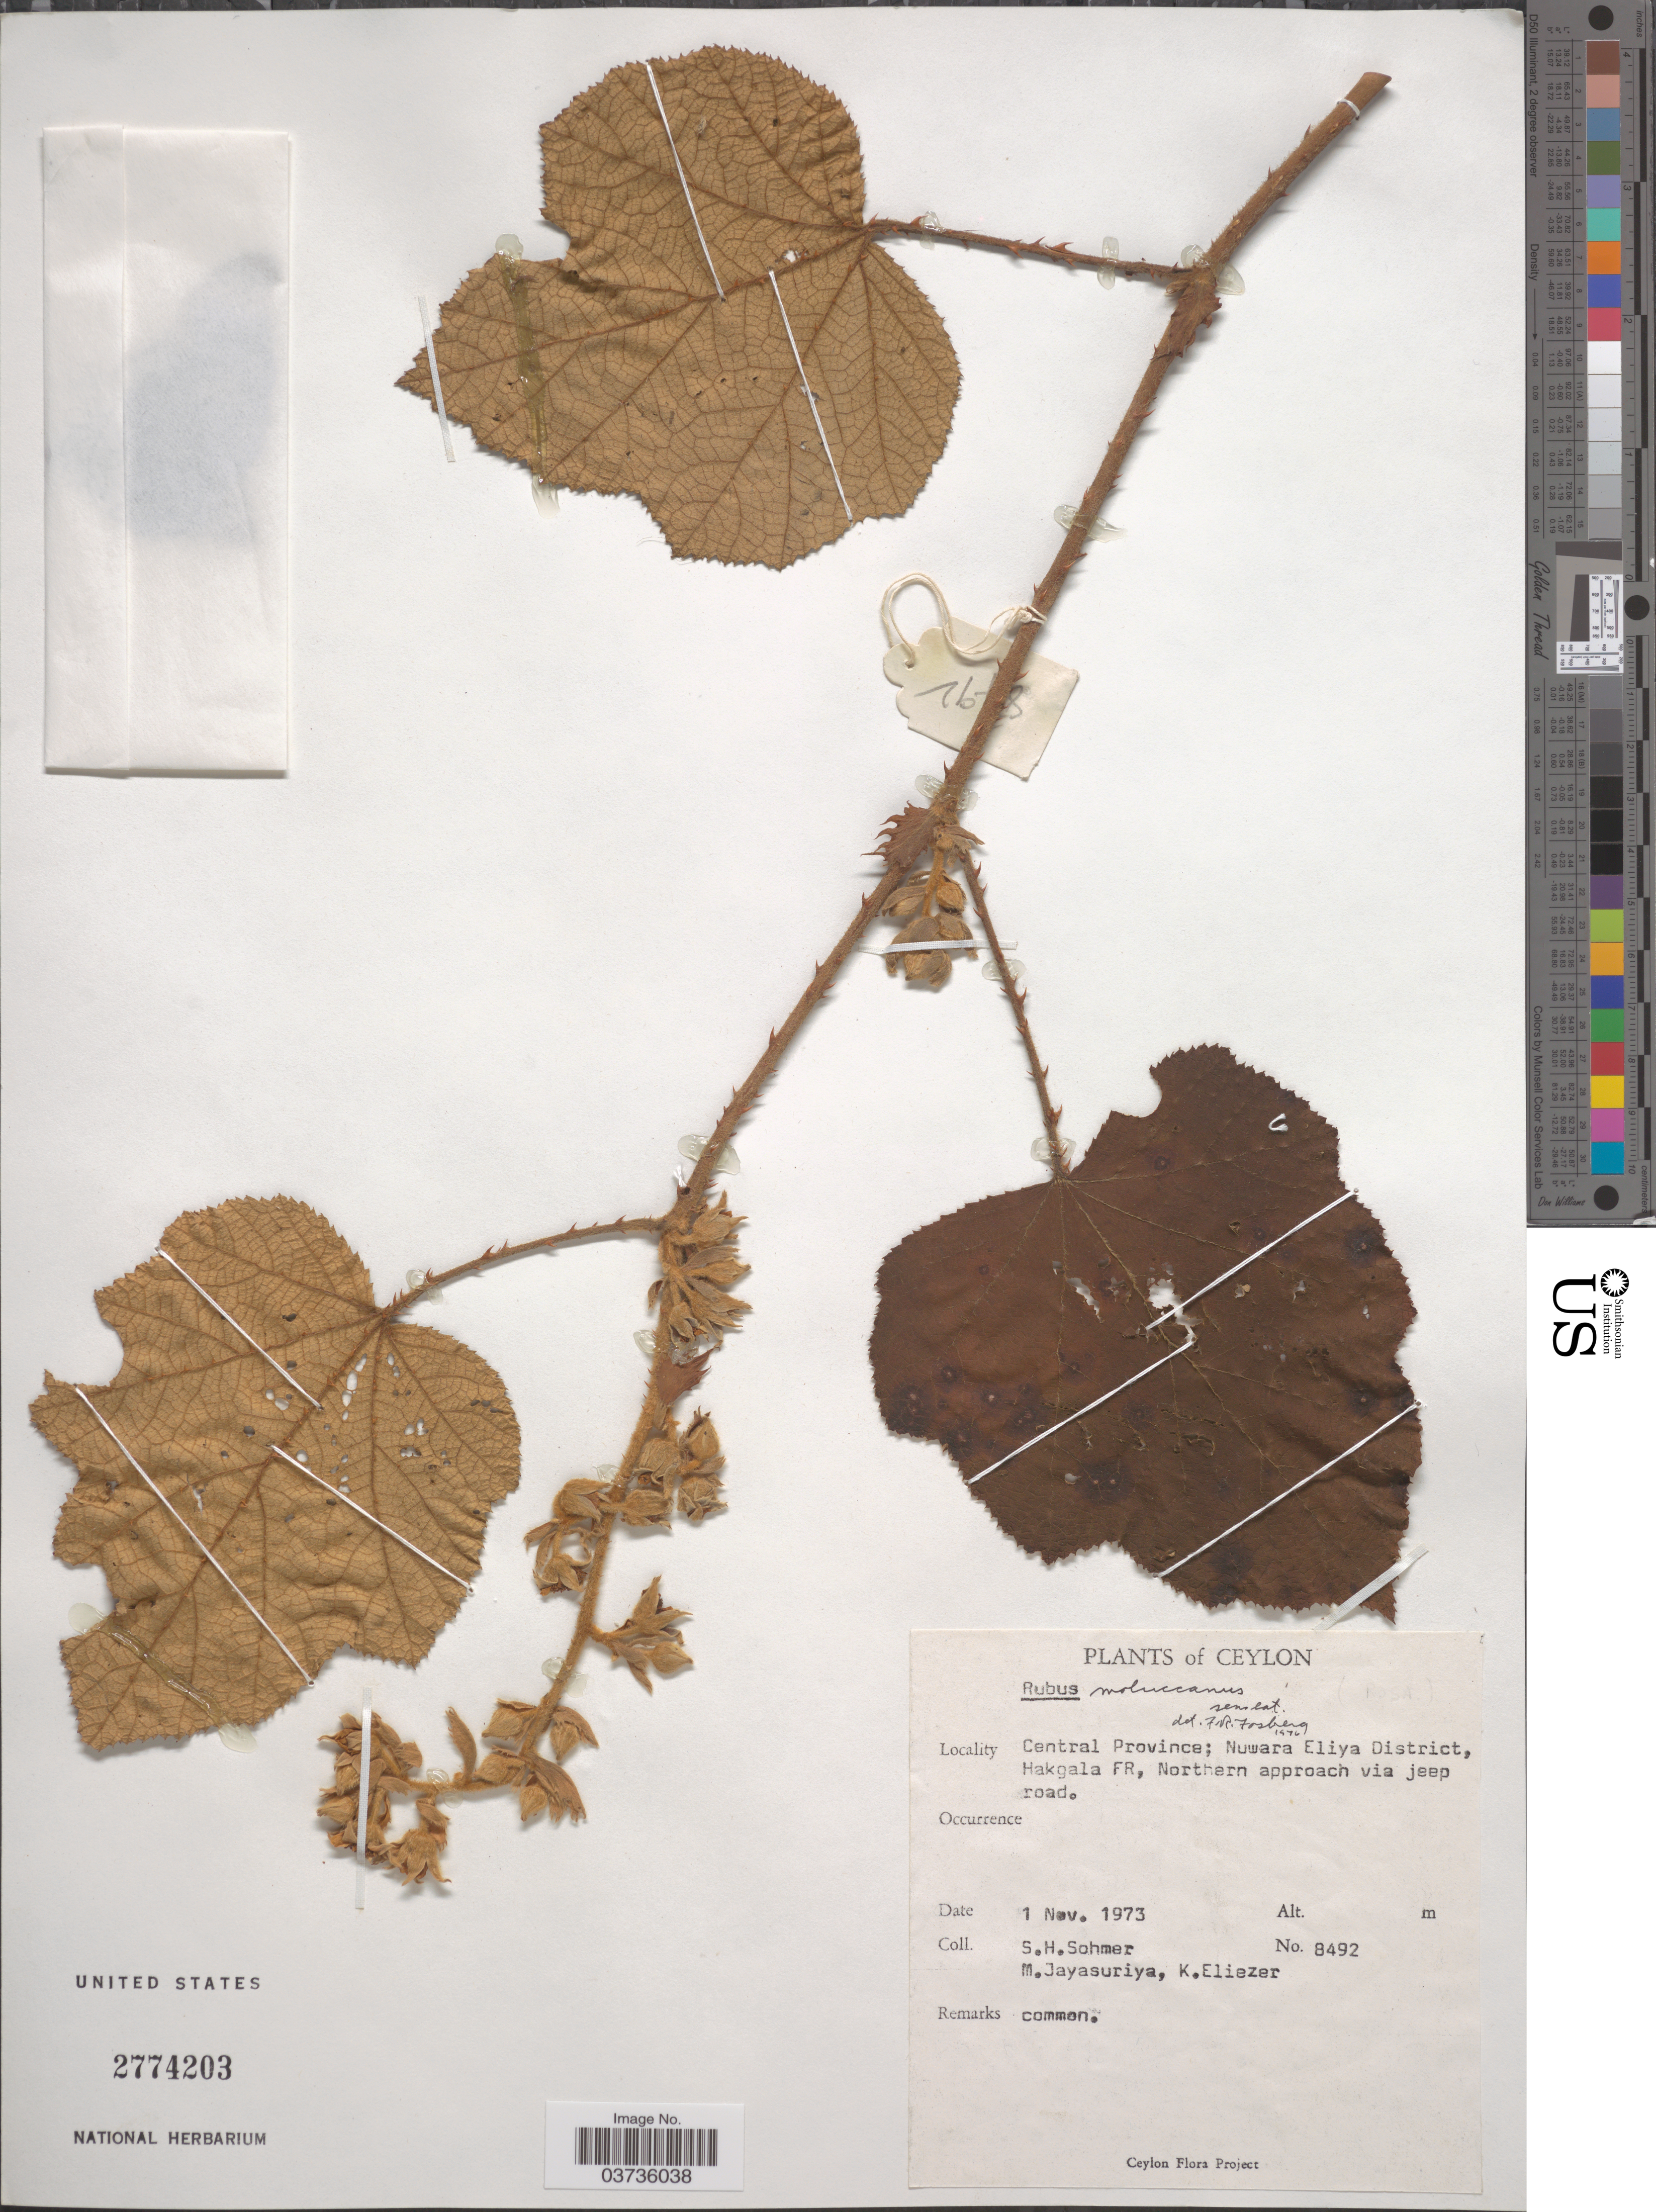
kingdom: Plantae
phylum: Tracheophyta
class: Magnoliopsida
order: Rosales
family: Rosaceae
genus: Rubus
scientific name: Rubus moluccanus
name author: L.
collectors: S. H. Sohmer, M. Jayasuriya & K. Eliezer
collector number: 8492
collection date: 1973-11-01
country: Sri Lanka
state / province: Central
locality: Ceylon. Nuwara Eliya District, Hakgala FR, Northern approach via jeep road.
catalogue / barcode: US 2774203